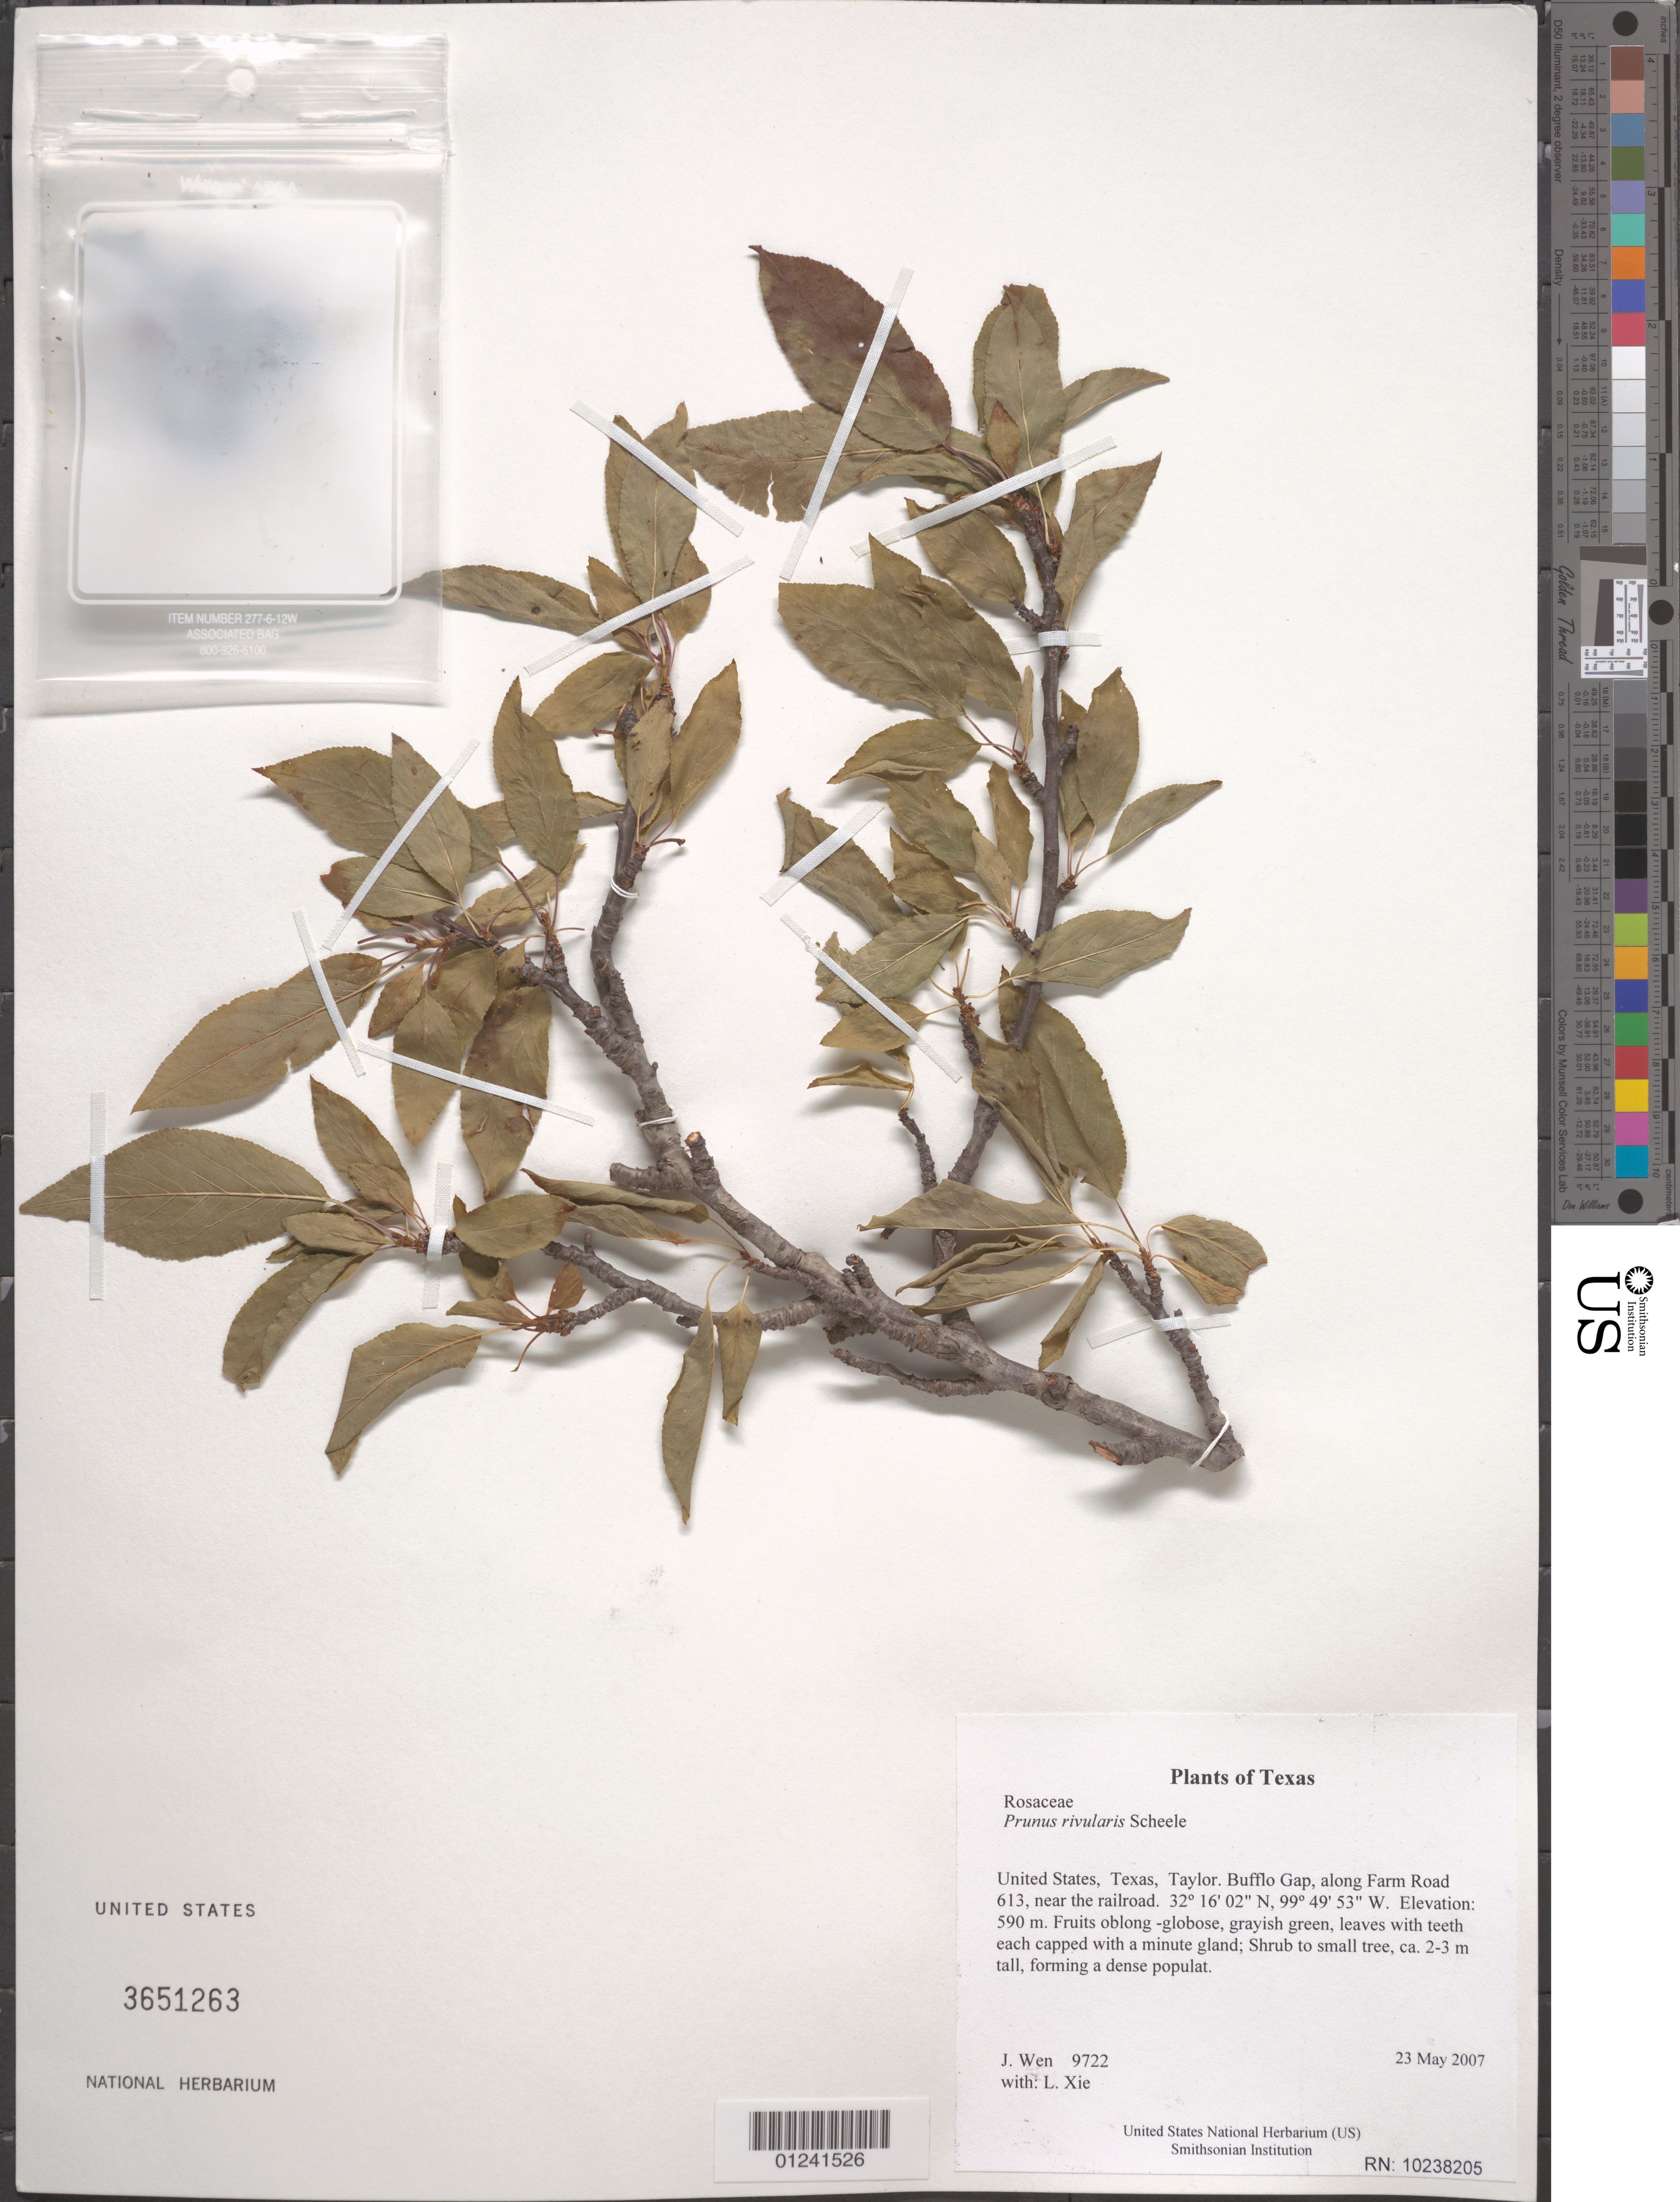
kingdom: Plantae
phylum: Tracheophyta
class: Magnoliopsida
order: Rosales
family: Rosaceae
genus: Prunus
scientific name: Prunus rivularis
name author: Scheele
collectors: J. Wen & L. Xie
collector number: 9722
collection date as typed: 23 May 2007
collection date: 2007-05-23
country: United States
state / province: Texas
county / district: Taylor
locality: Bufflo Gap, along Farm Road 613, near the railroad.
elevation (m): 590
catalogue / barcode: US 3651263